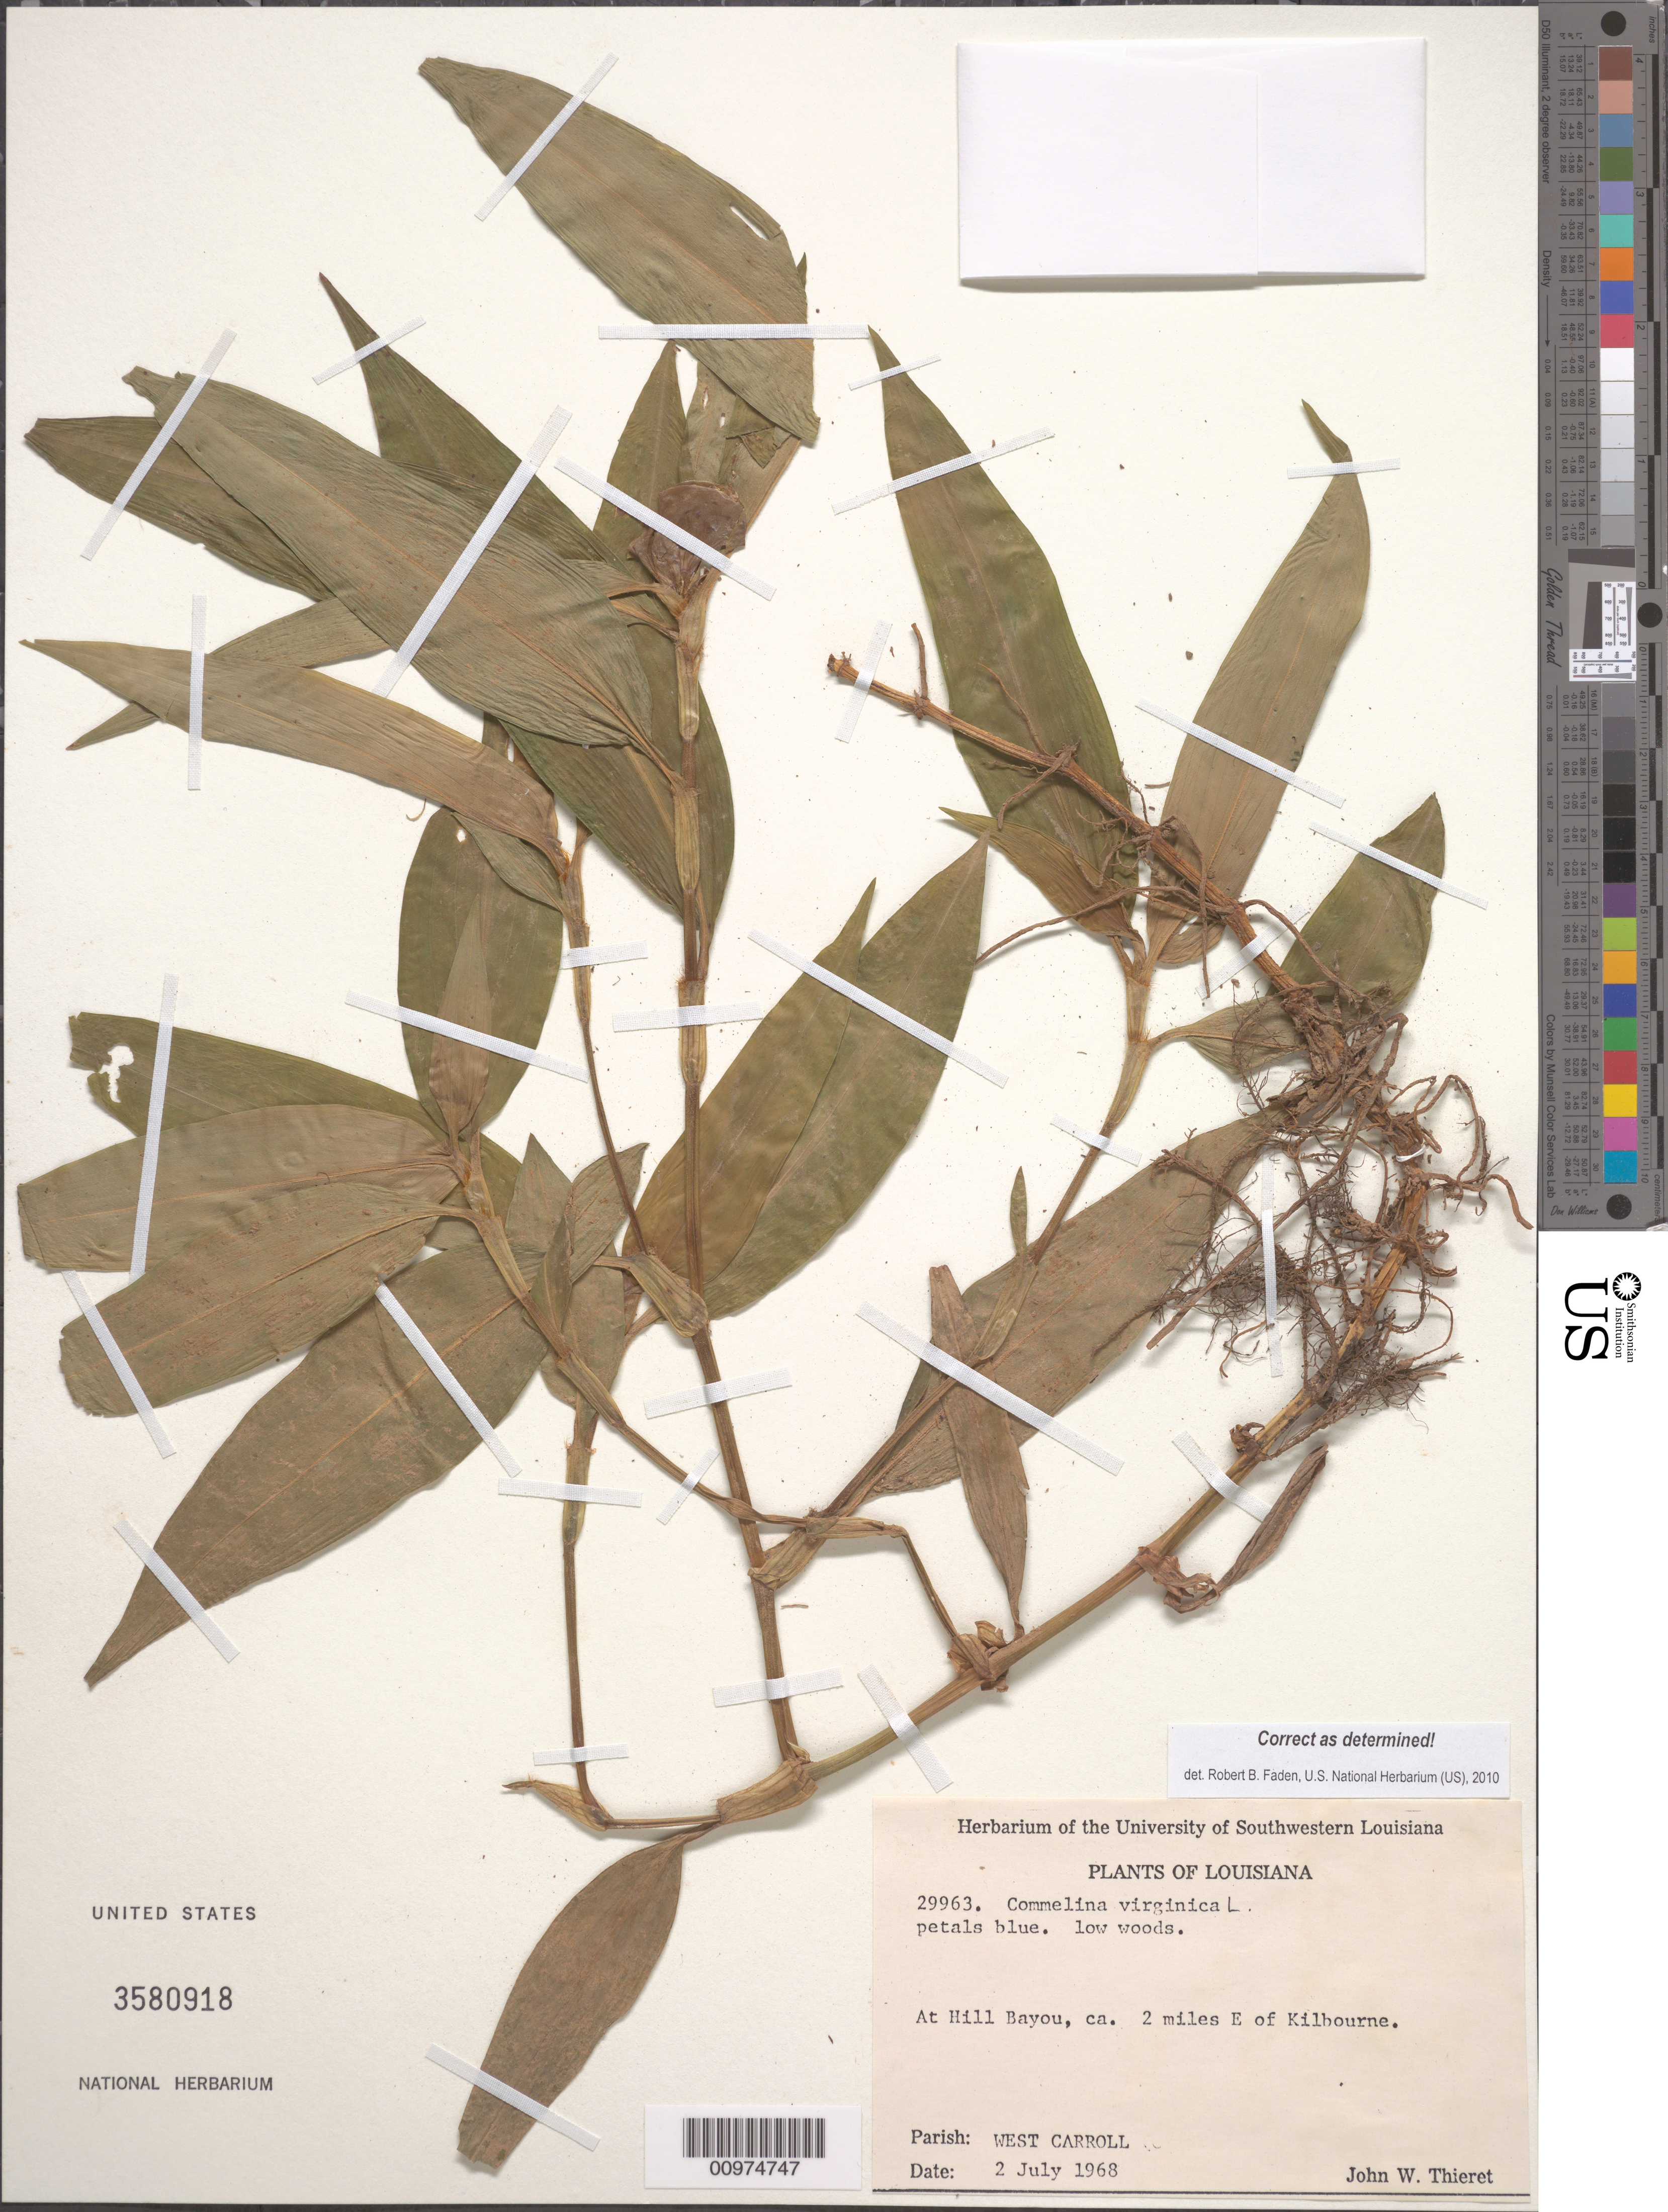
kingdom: Plantae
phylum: Tracheophyta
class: Liliopsida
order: Commelinales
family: Commelinaceae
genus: Commelina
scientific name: Commelina virginica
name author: L.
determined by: Faden, Robert B., (US), Smithsonian Institution - National Museum of Natural History (UNITED STATES)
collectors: J. W. Thieret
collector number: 29963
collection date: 1968-07-02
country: United States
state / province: Louisiana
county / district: West Carroll Parish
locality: At Hill Bayou, ca. 2 miles E of Kilbourne.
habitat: low woods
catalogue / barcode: US 3580918